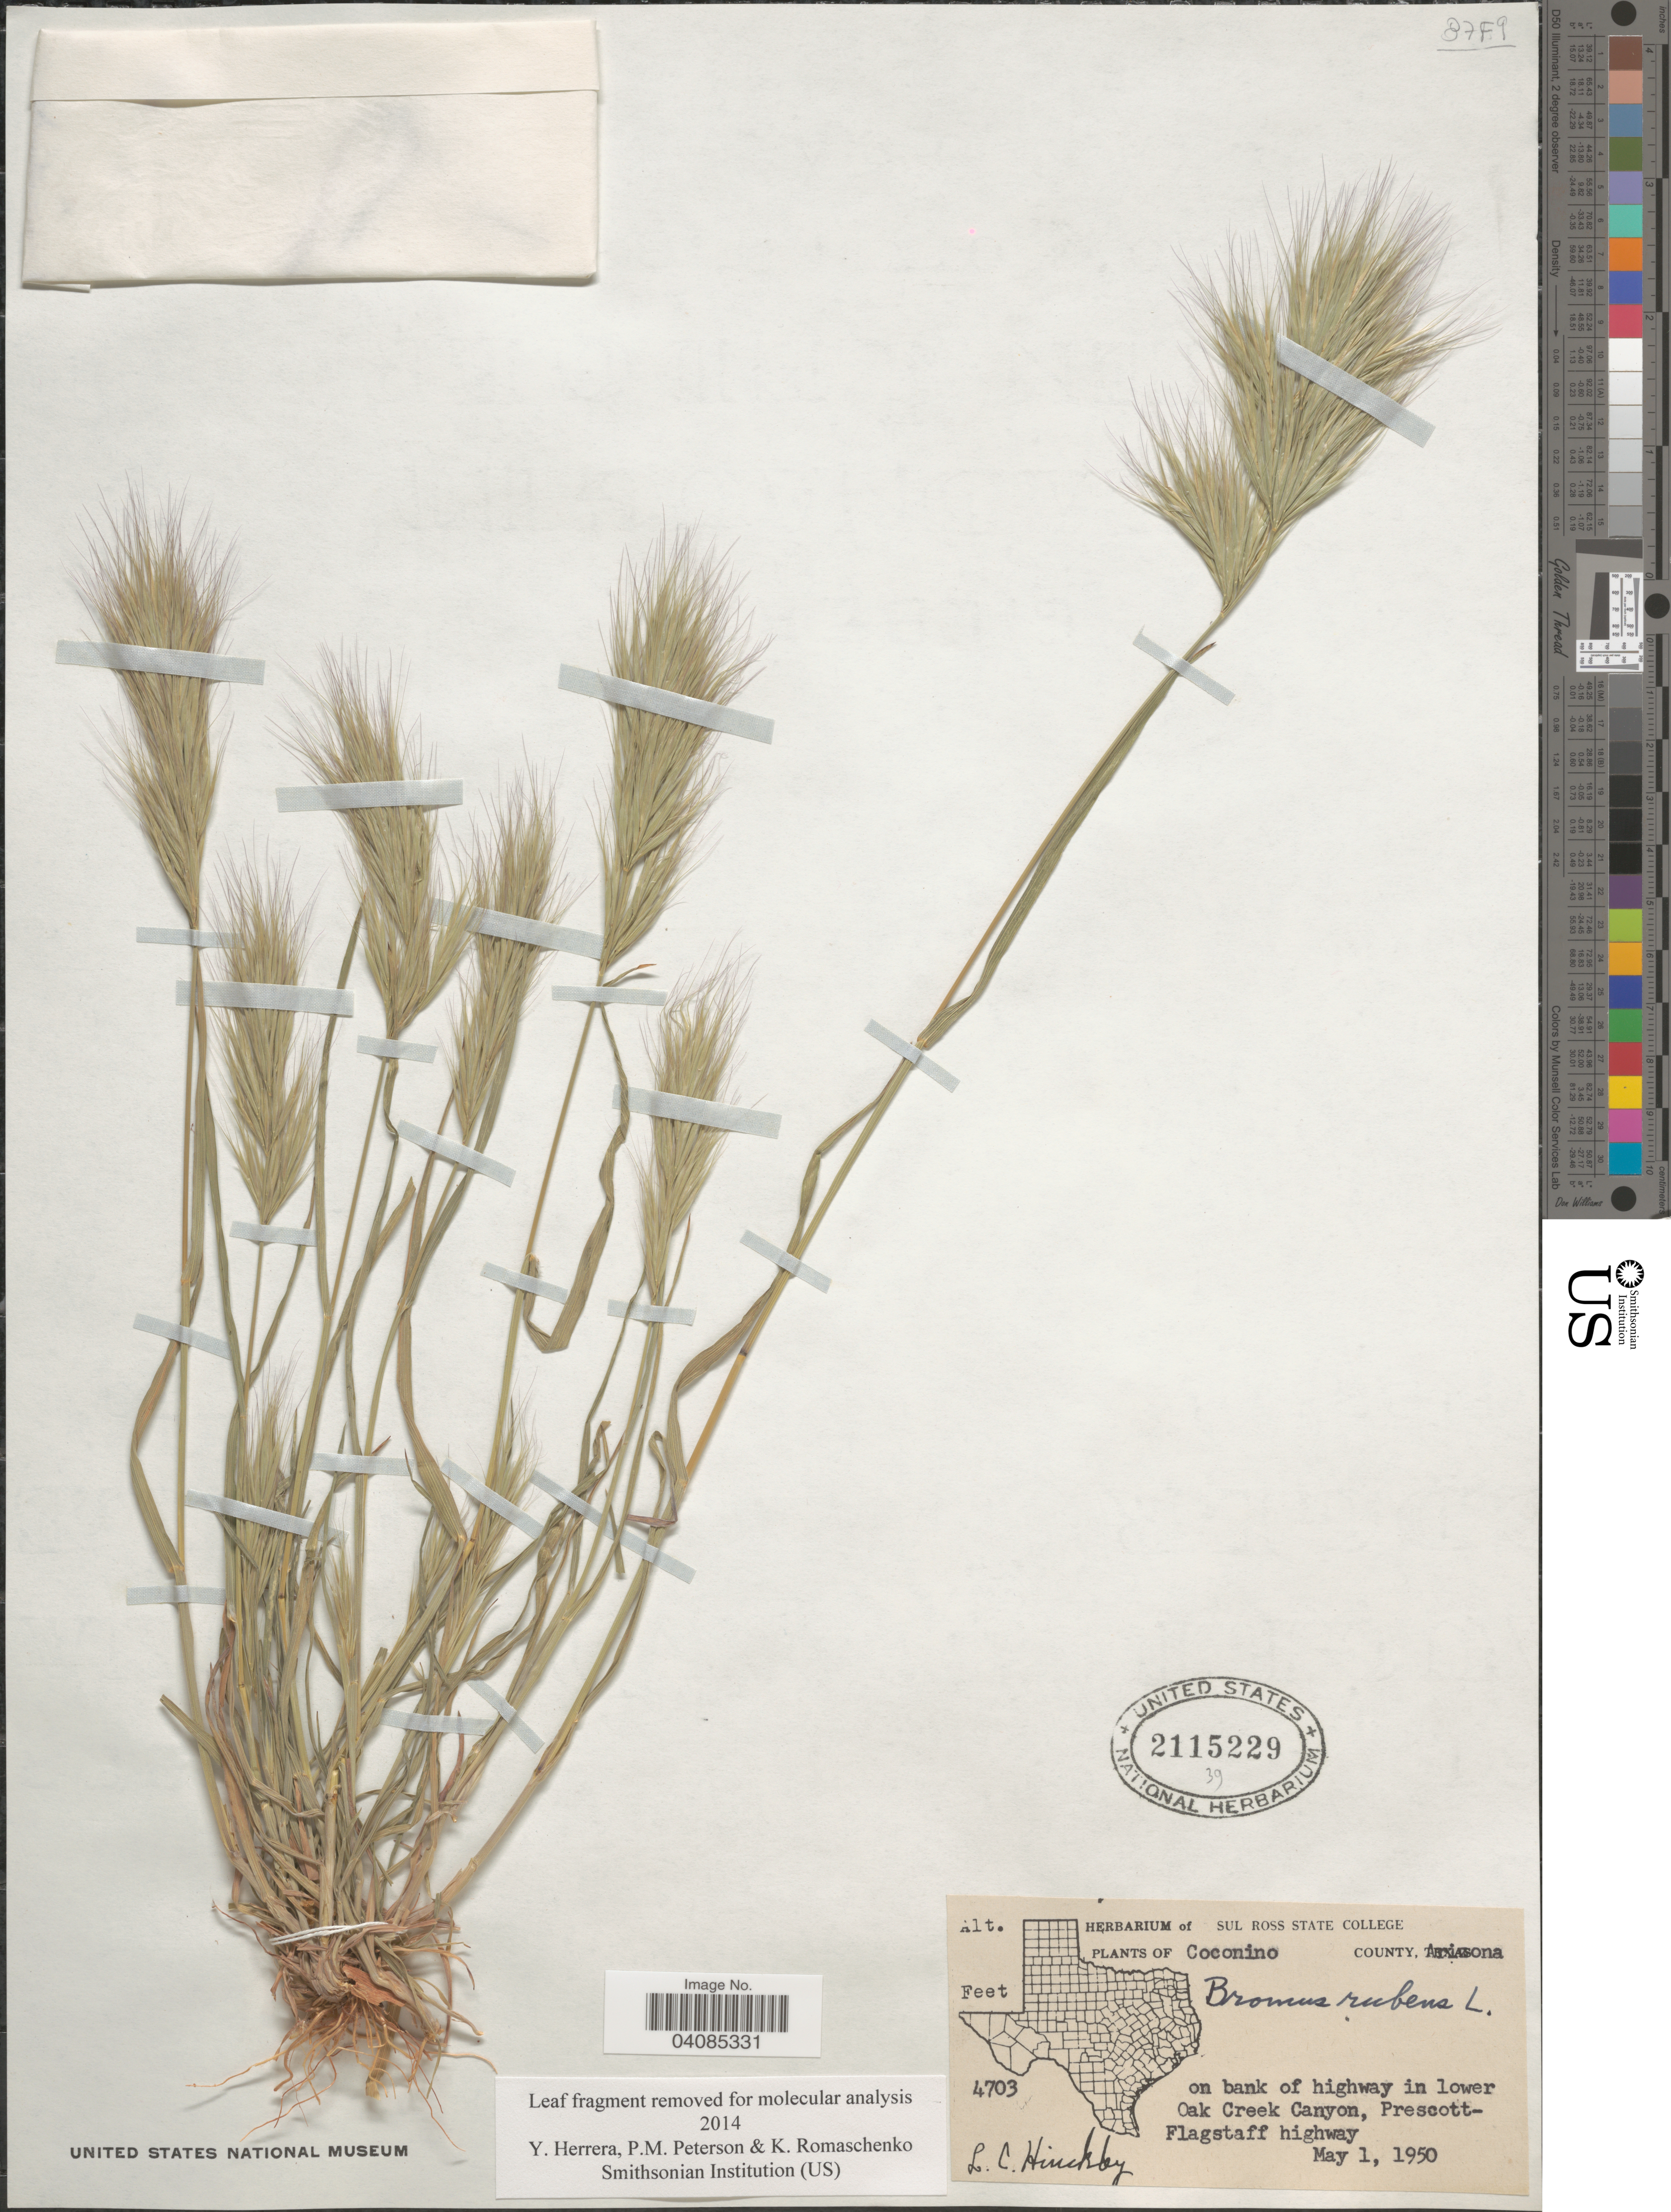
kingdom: Plantae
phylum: Tracheophyta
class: Liliopsida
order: Poales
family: Poaceae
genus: Bromus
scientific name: Bromus rubens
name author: L.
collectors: L. Hinkley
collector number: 4703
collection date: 1950-05-01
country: United States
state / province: Arizona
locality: Coconino County. On bank of highway in lower Oak Creek Canyon, Prescott-Flagstaff highway.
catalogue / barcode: US 2115229